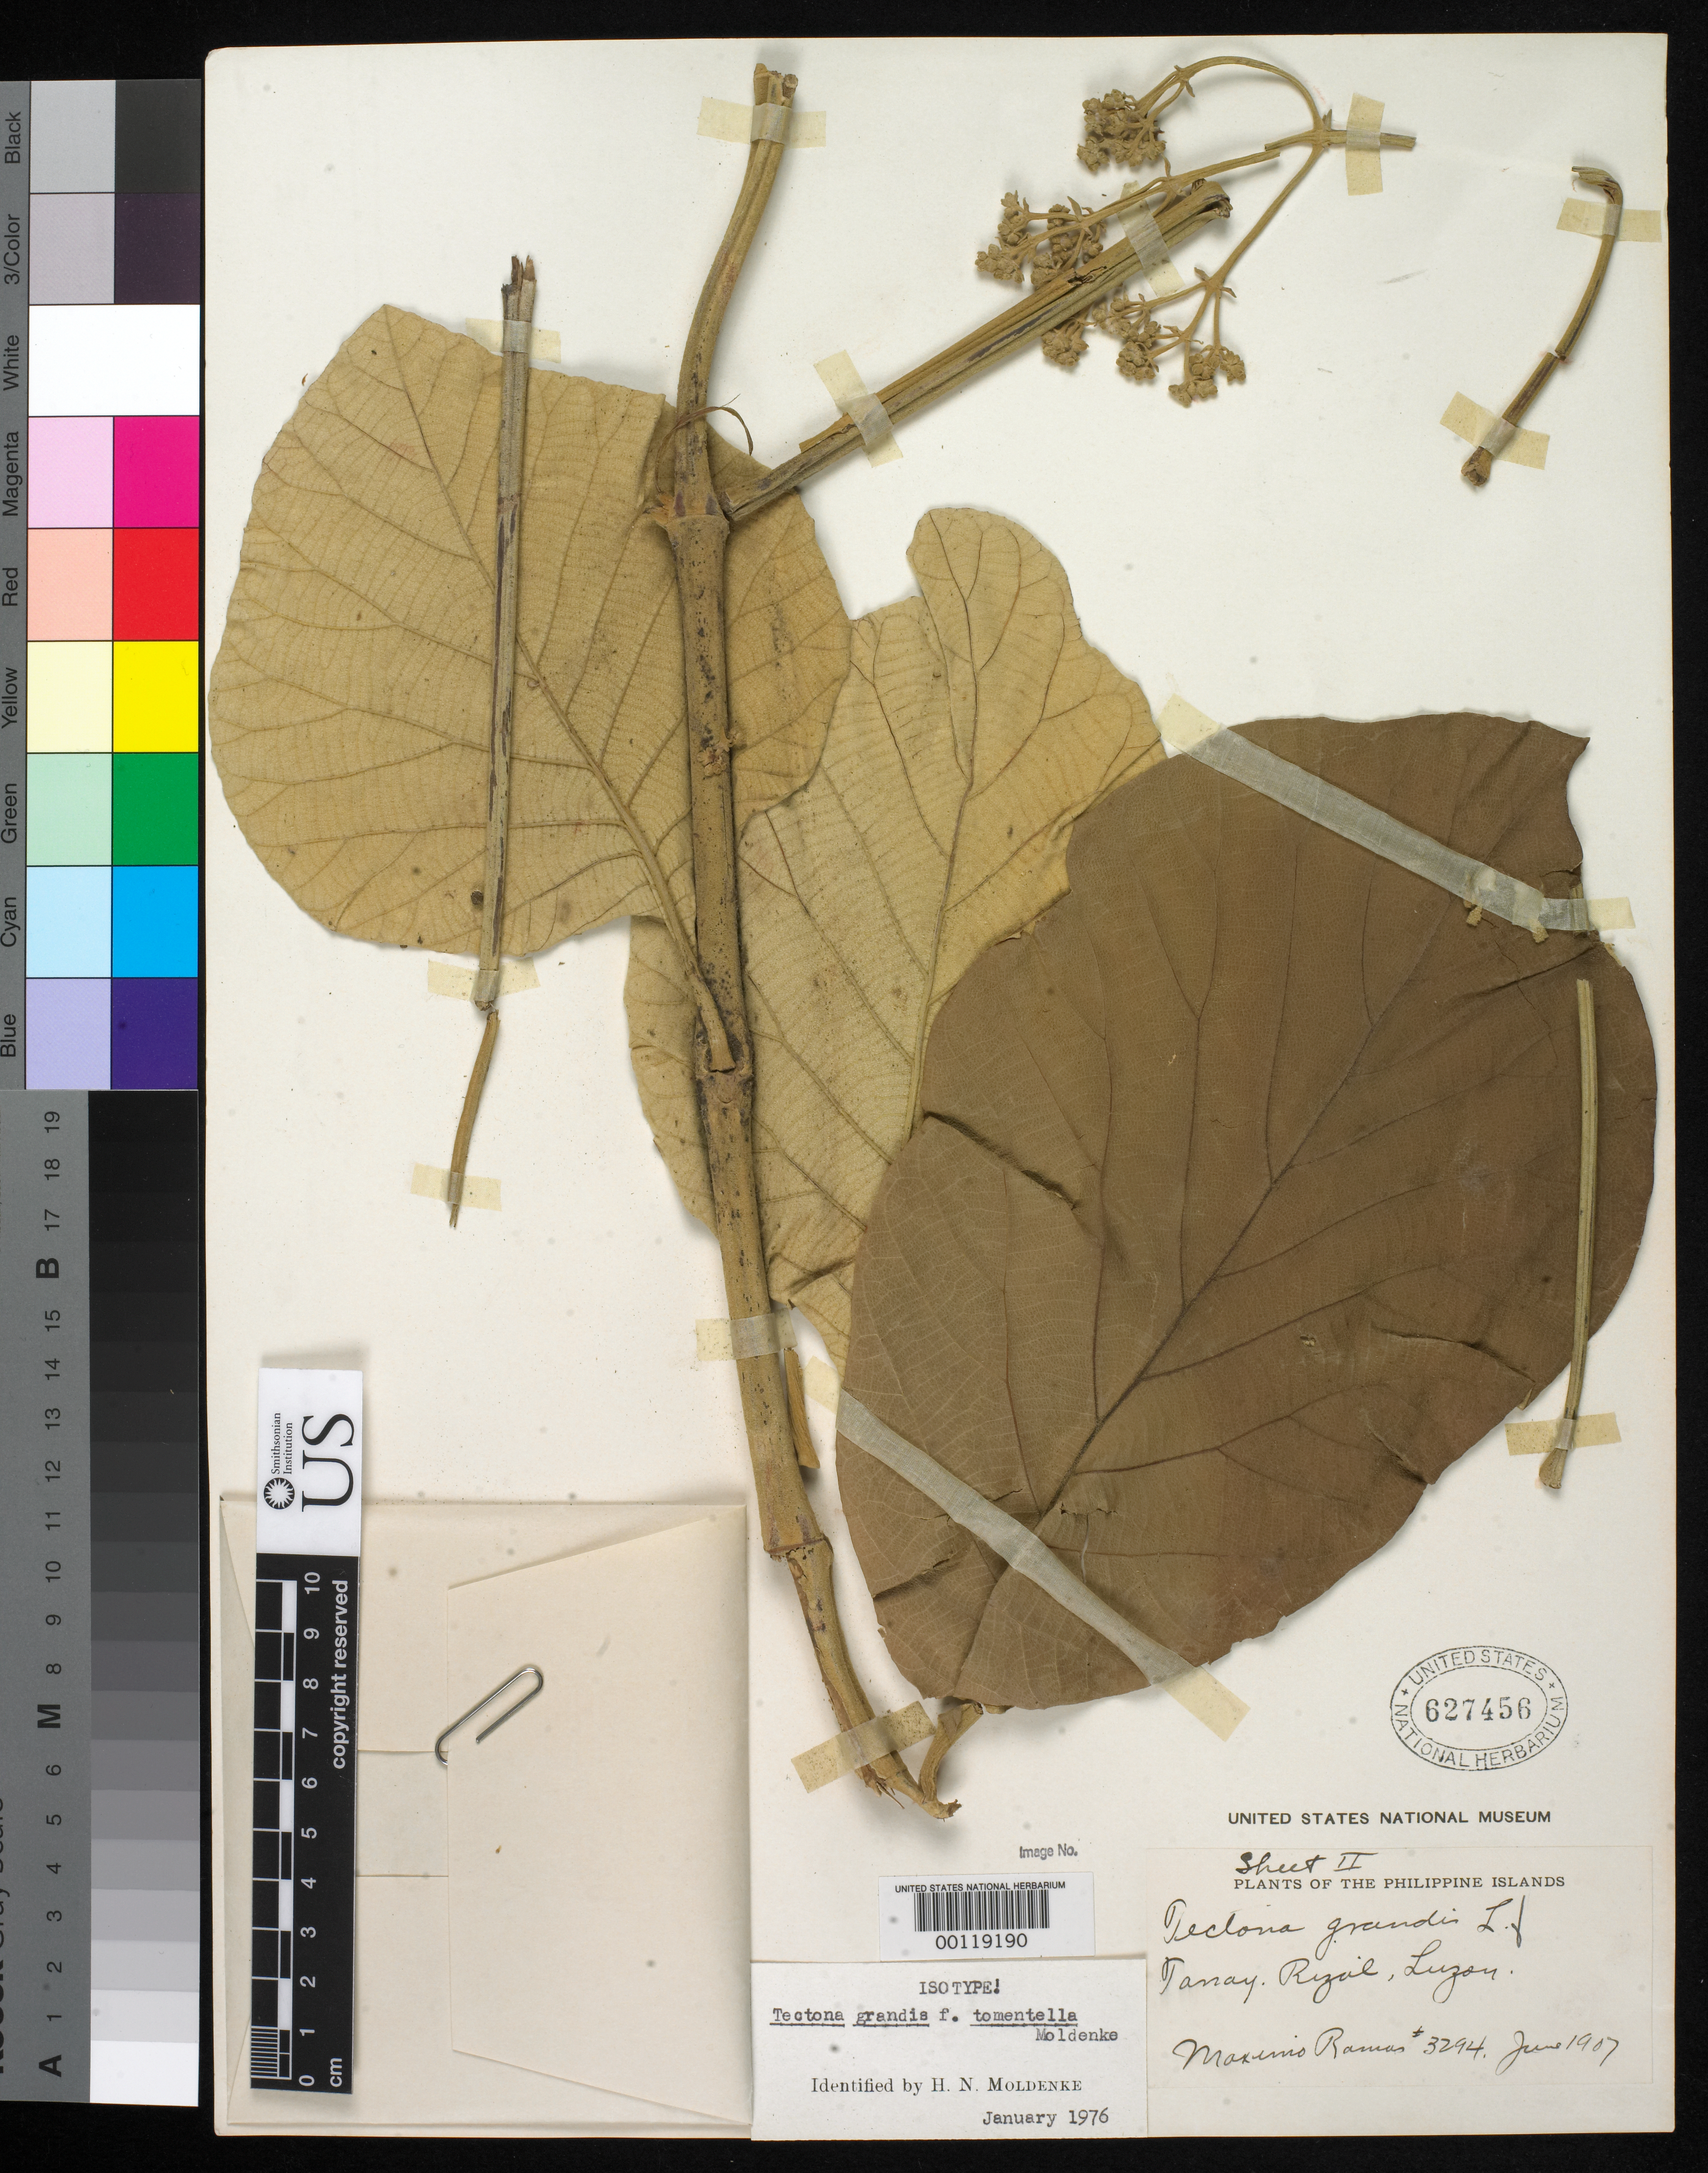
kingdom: Plantae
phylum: Tracheophyta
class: Magnoliopsida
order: Lamiales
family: Lamiaceae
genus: Tectona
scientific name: Tectona grandis f. tomentella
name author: Moldenke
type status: Isotype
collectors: M. Ramos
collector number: Bur. Sci. 3294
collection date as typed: Jun 1907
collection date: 1907-06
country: Philippines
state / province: Calabarzon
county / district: Rizal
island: Luzon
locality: Tanay.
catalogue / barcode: US 627456